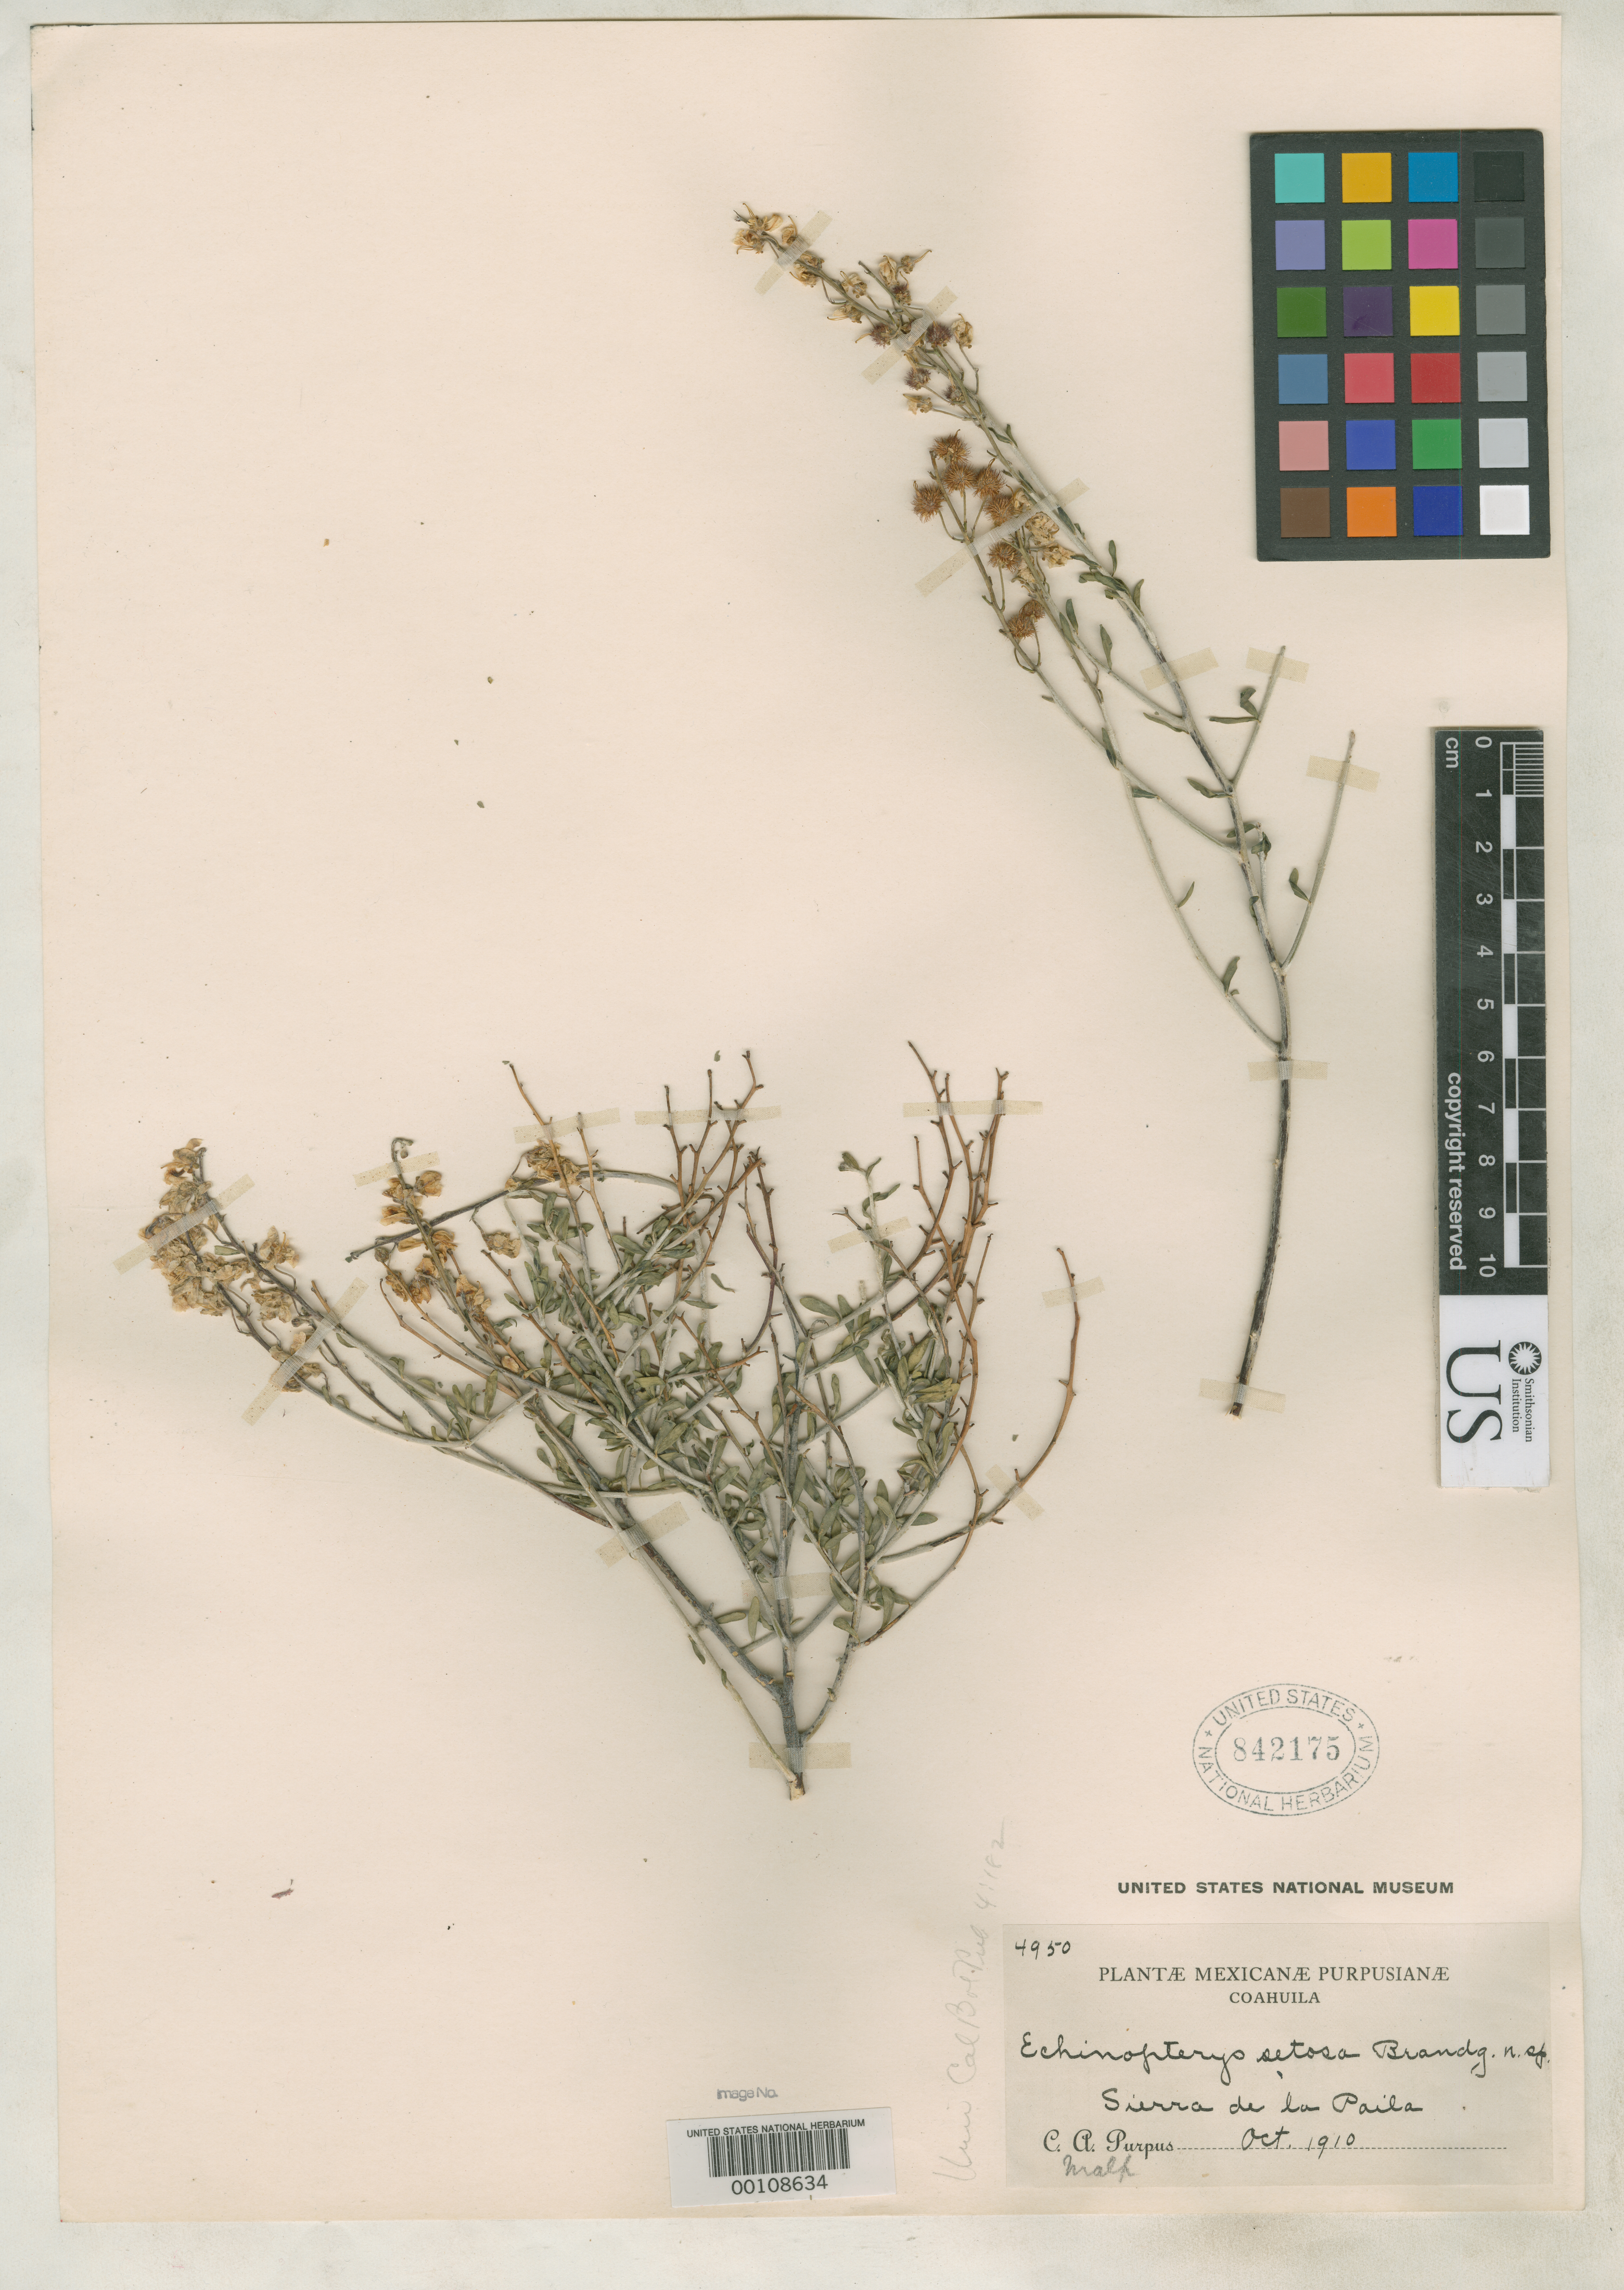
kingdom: Plantae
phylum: Tracheophyta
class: Magnoliopsida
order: Malpighiales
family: Malpighiaceae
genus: Echinopterys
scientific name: Echinopterys setosa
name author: Brandegee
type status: Isotype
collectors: C. A. Purpus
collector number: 4950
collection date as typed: Oct 1910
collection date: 1910-10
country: Mexico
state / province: Coahuila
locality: On Sierra de la Paila.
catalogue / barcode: US 842175